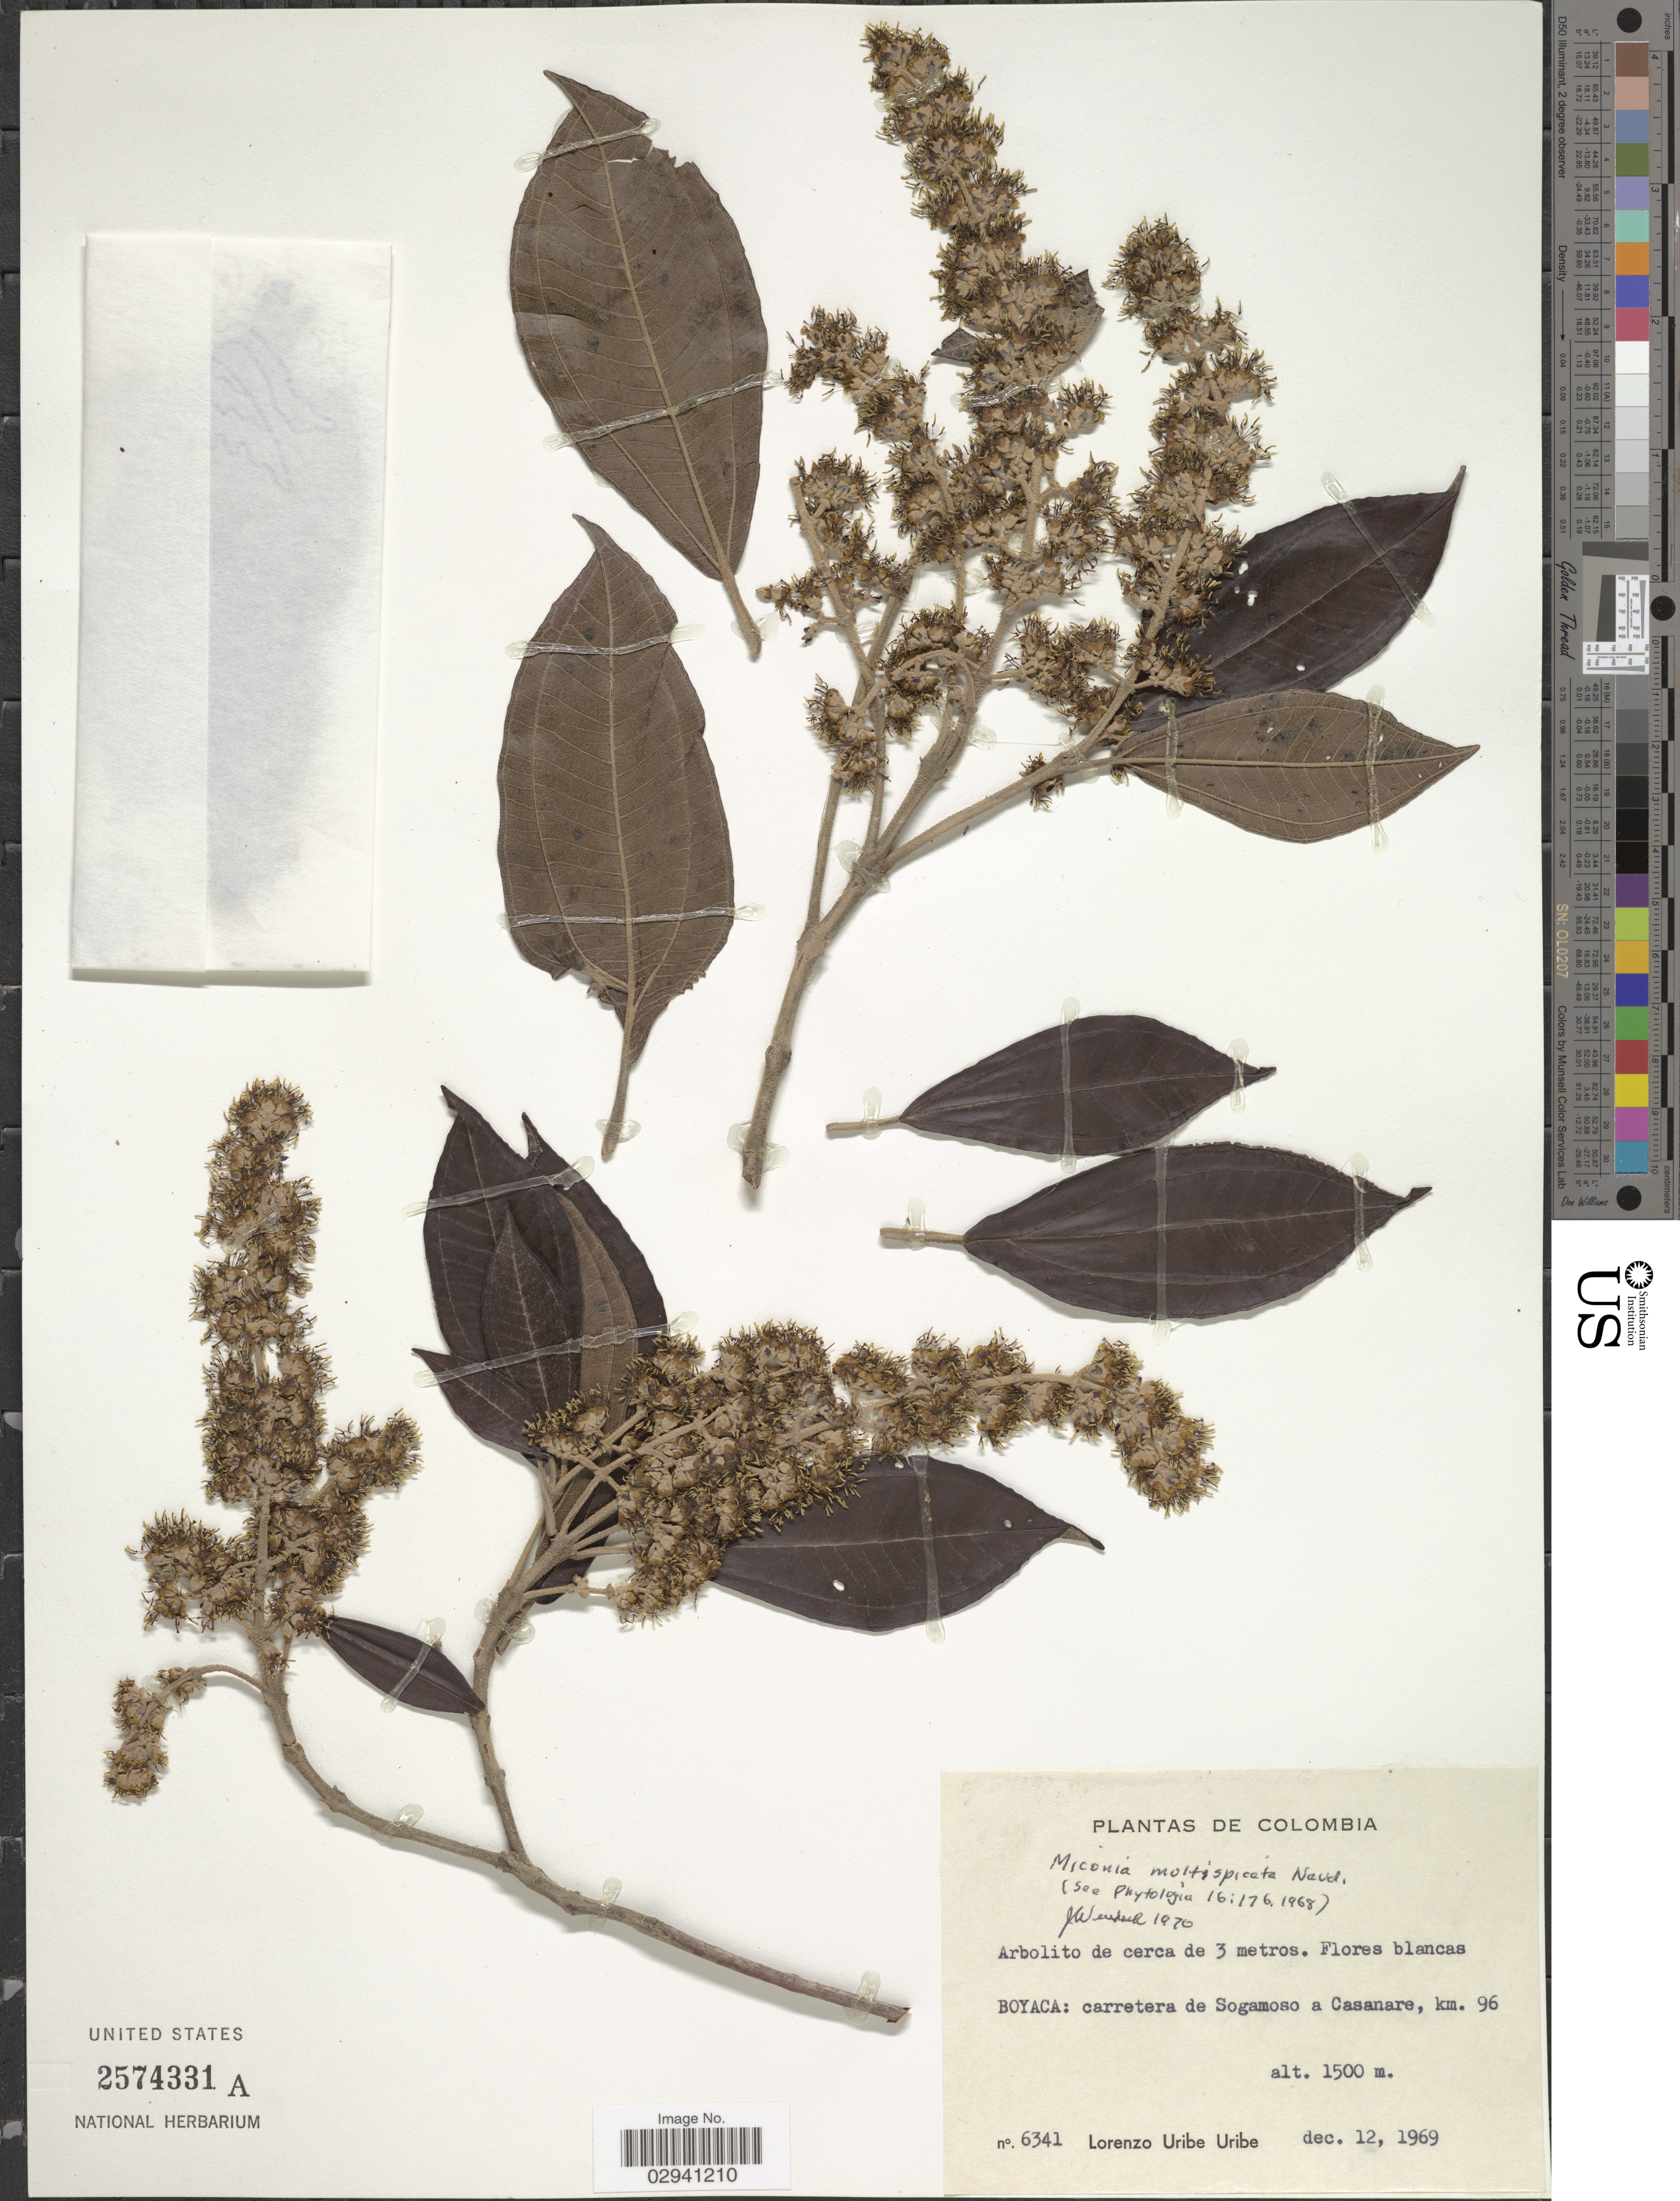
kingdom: Plantae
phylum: Tracheophyta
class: Magnoliopsida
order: Myrtales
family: Melastomataceae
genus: Miconia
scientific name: Miconia multispicata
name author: Naudin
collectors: L. Uribe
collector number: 6341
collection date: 1969-12-12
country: Colombia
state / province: Boyacá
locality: Boyaca: carretera de Sogamoso a Casanare, km. 96.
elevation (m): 1500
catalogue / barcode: US 2574331A